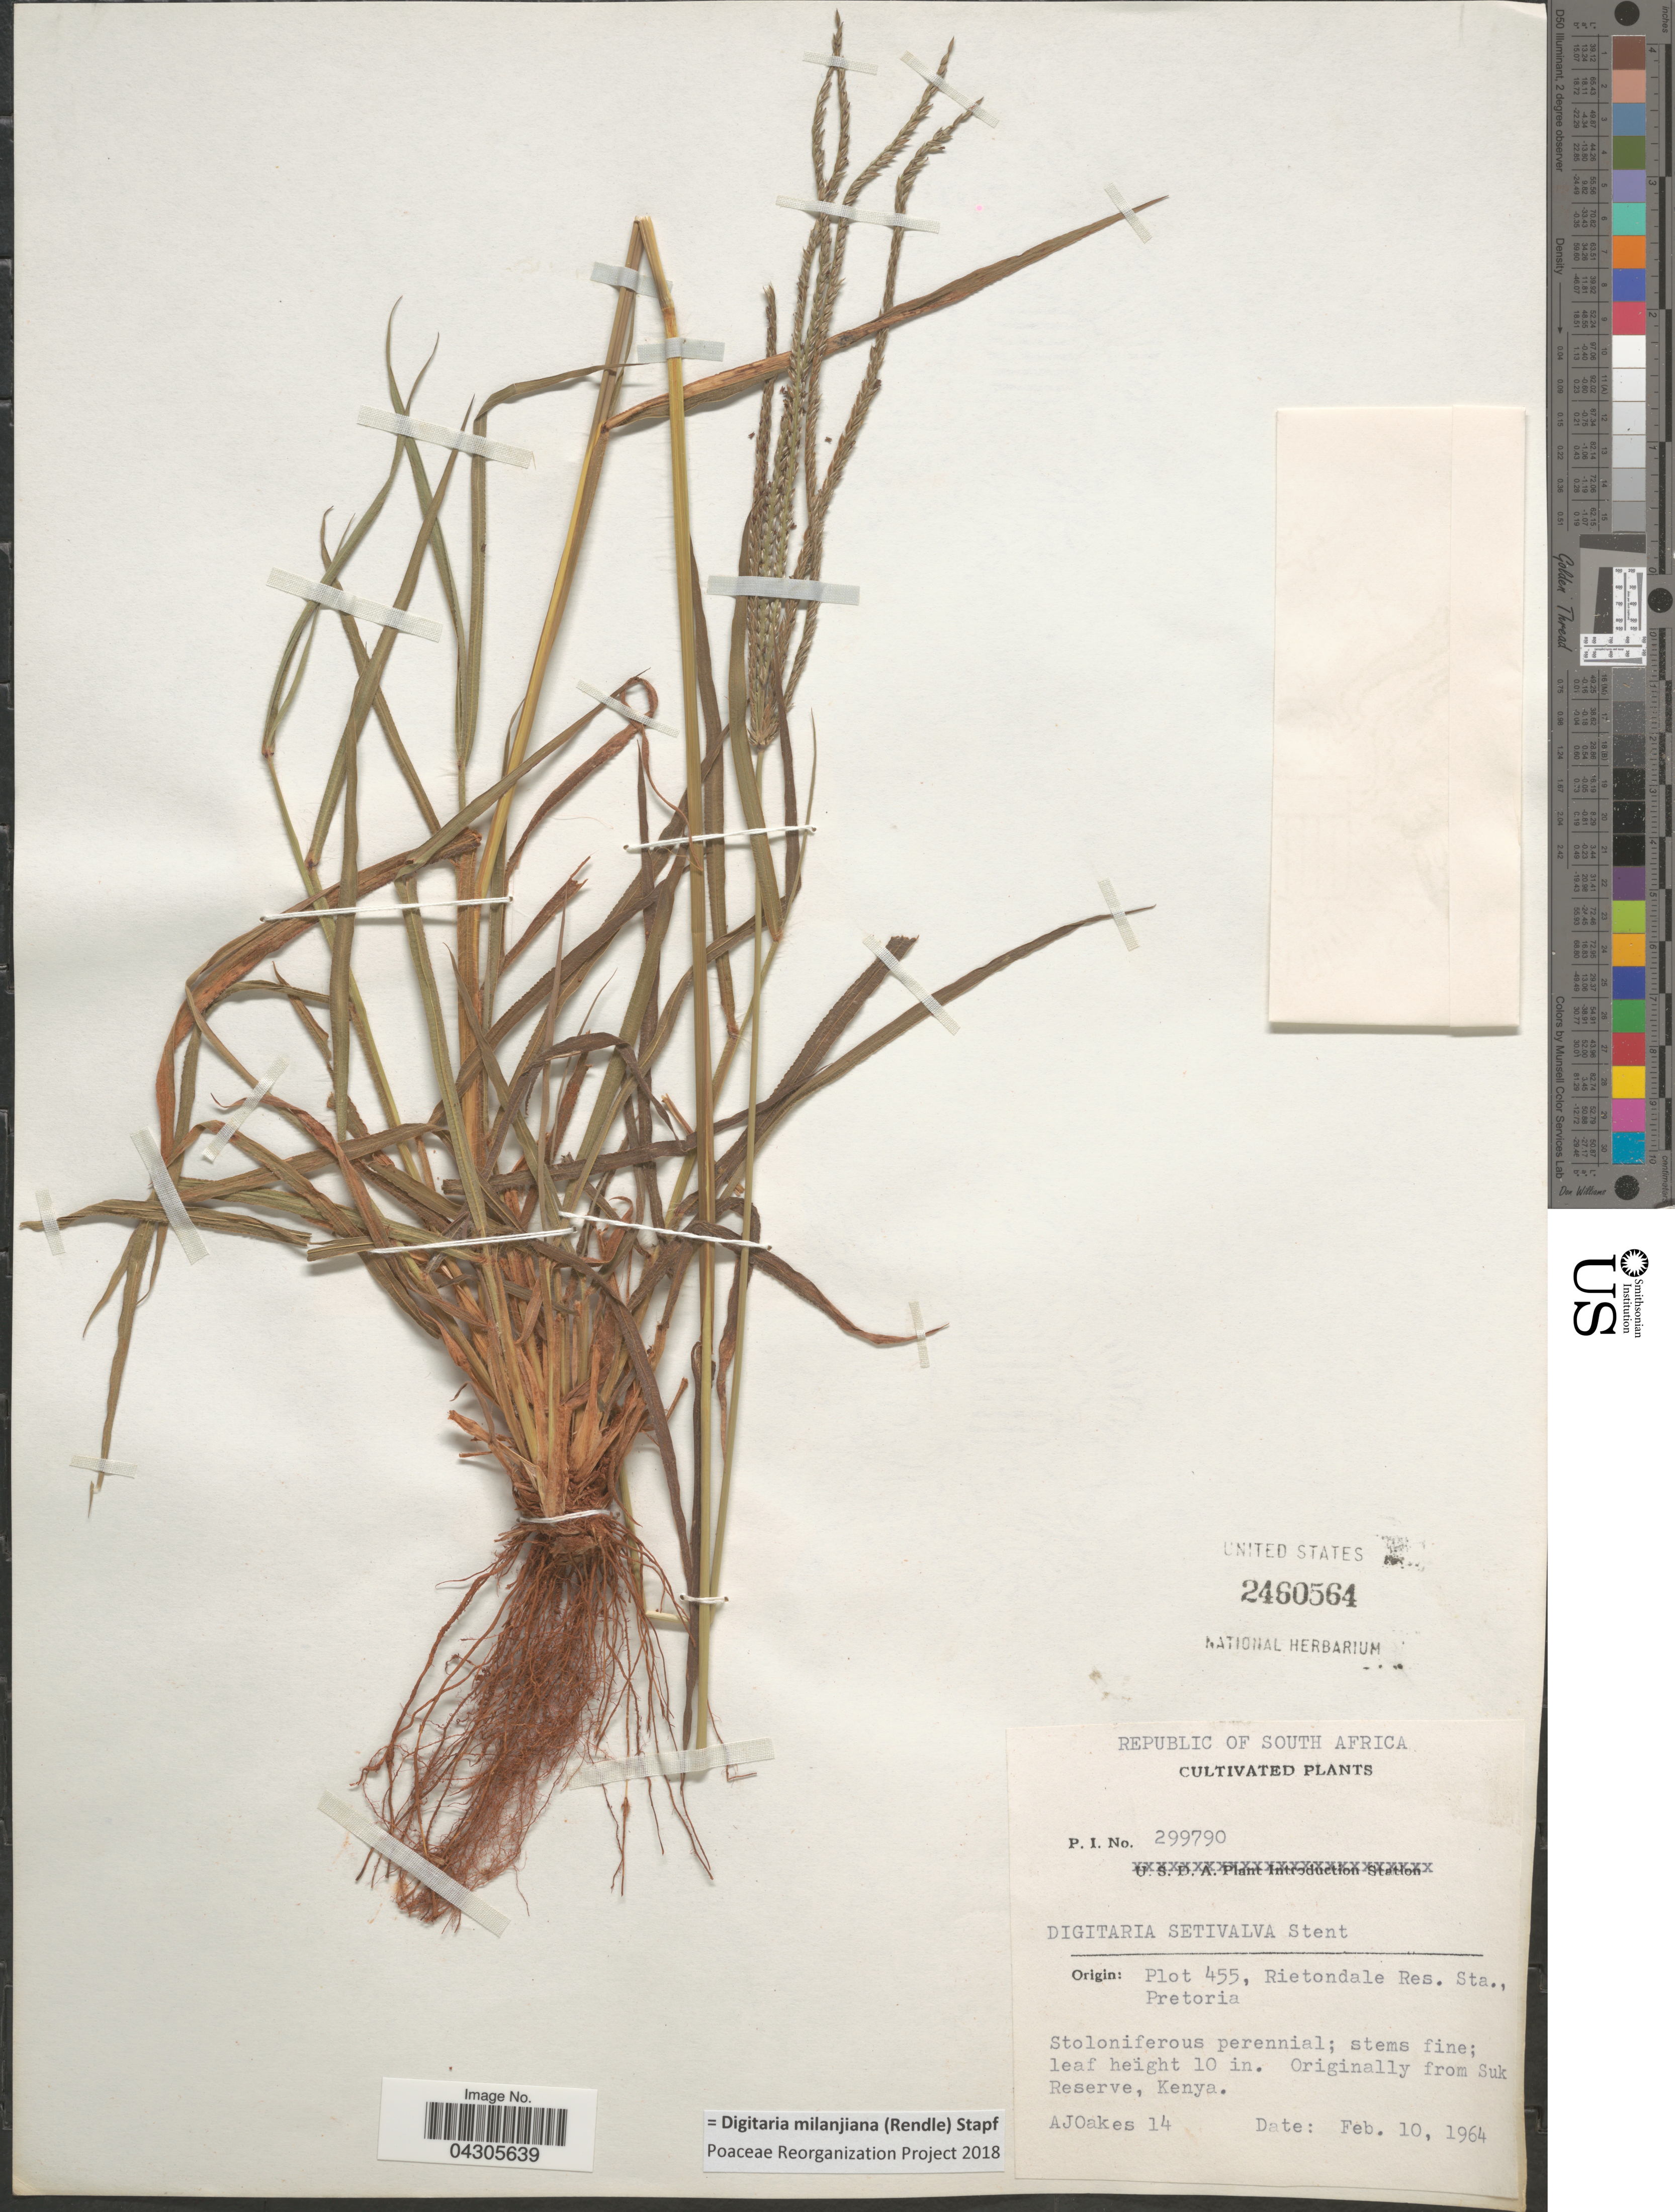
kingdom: Plantae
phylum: Tracheophyta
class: Liliopsida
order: Poales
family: Poaceae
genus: Digitaria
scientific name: Digitaria milanjiana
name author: (Rendle) Stapf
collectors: A. Oakes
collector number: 14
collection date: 1964-02-10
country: South Africa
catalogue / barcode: US 2460564